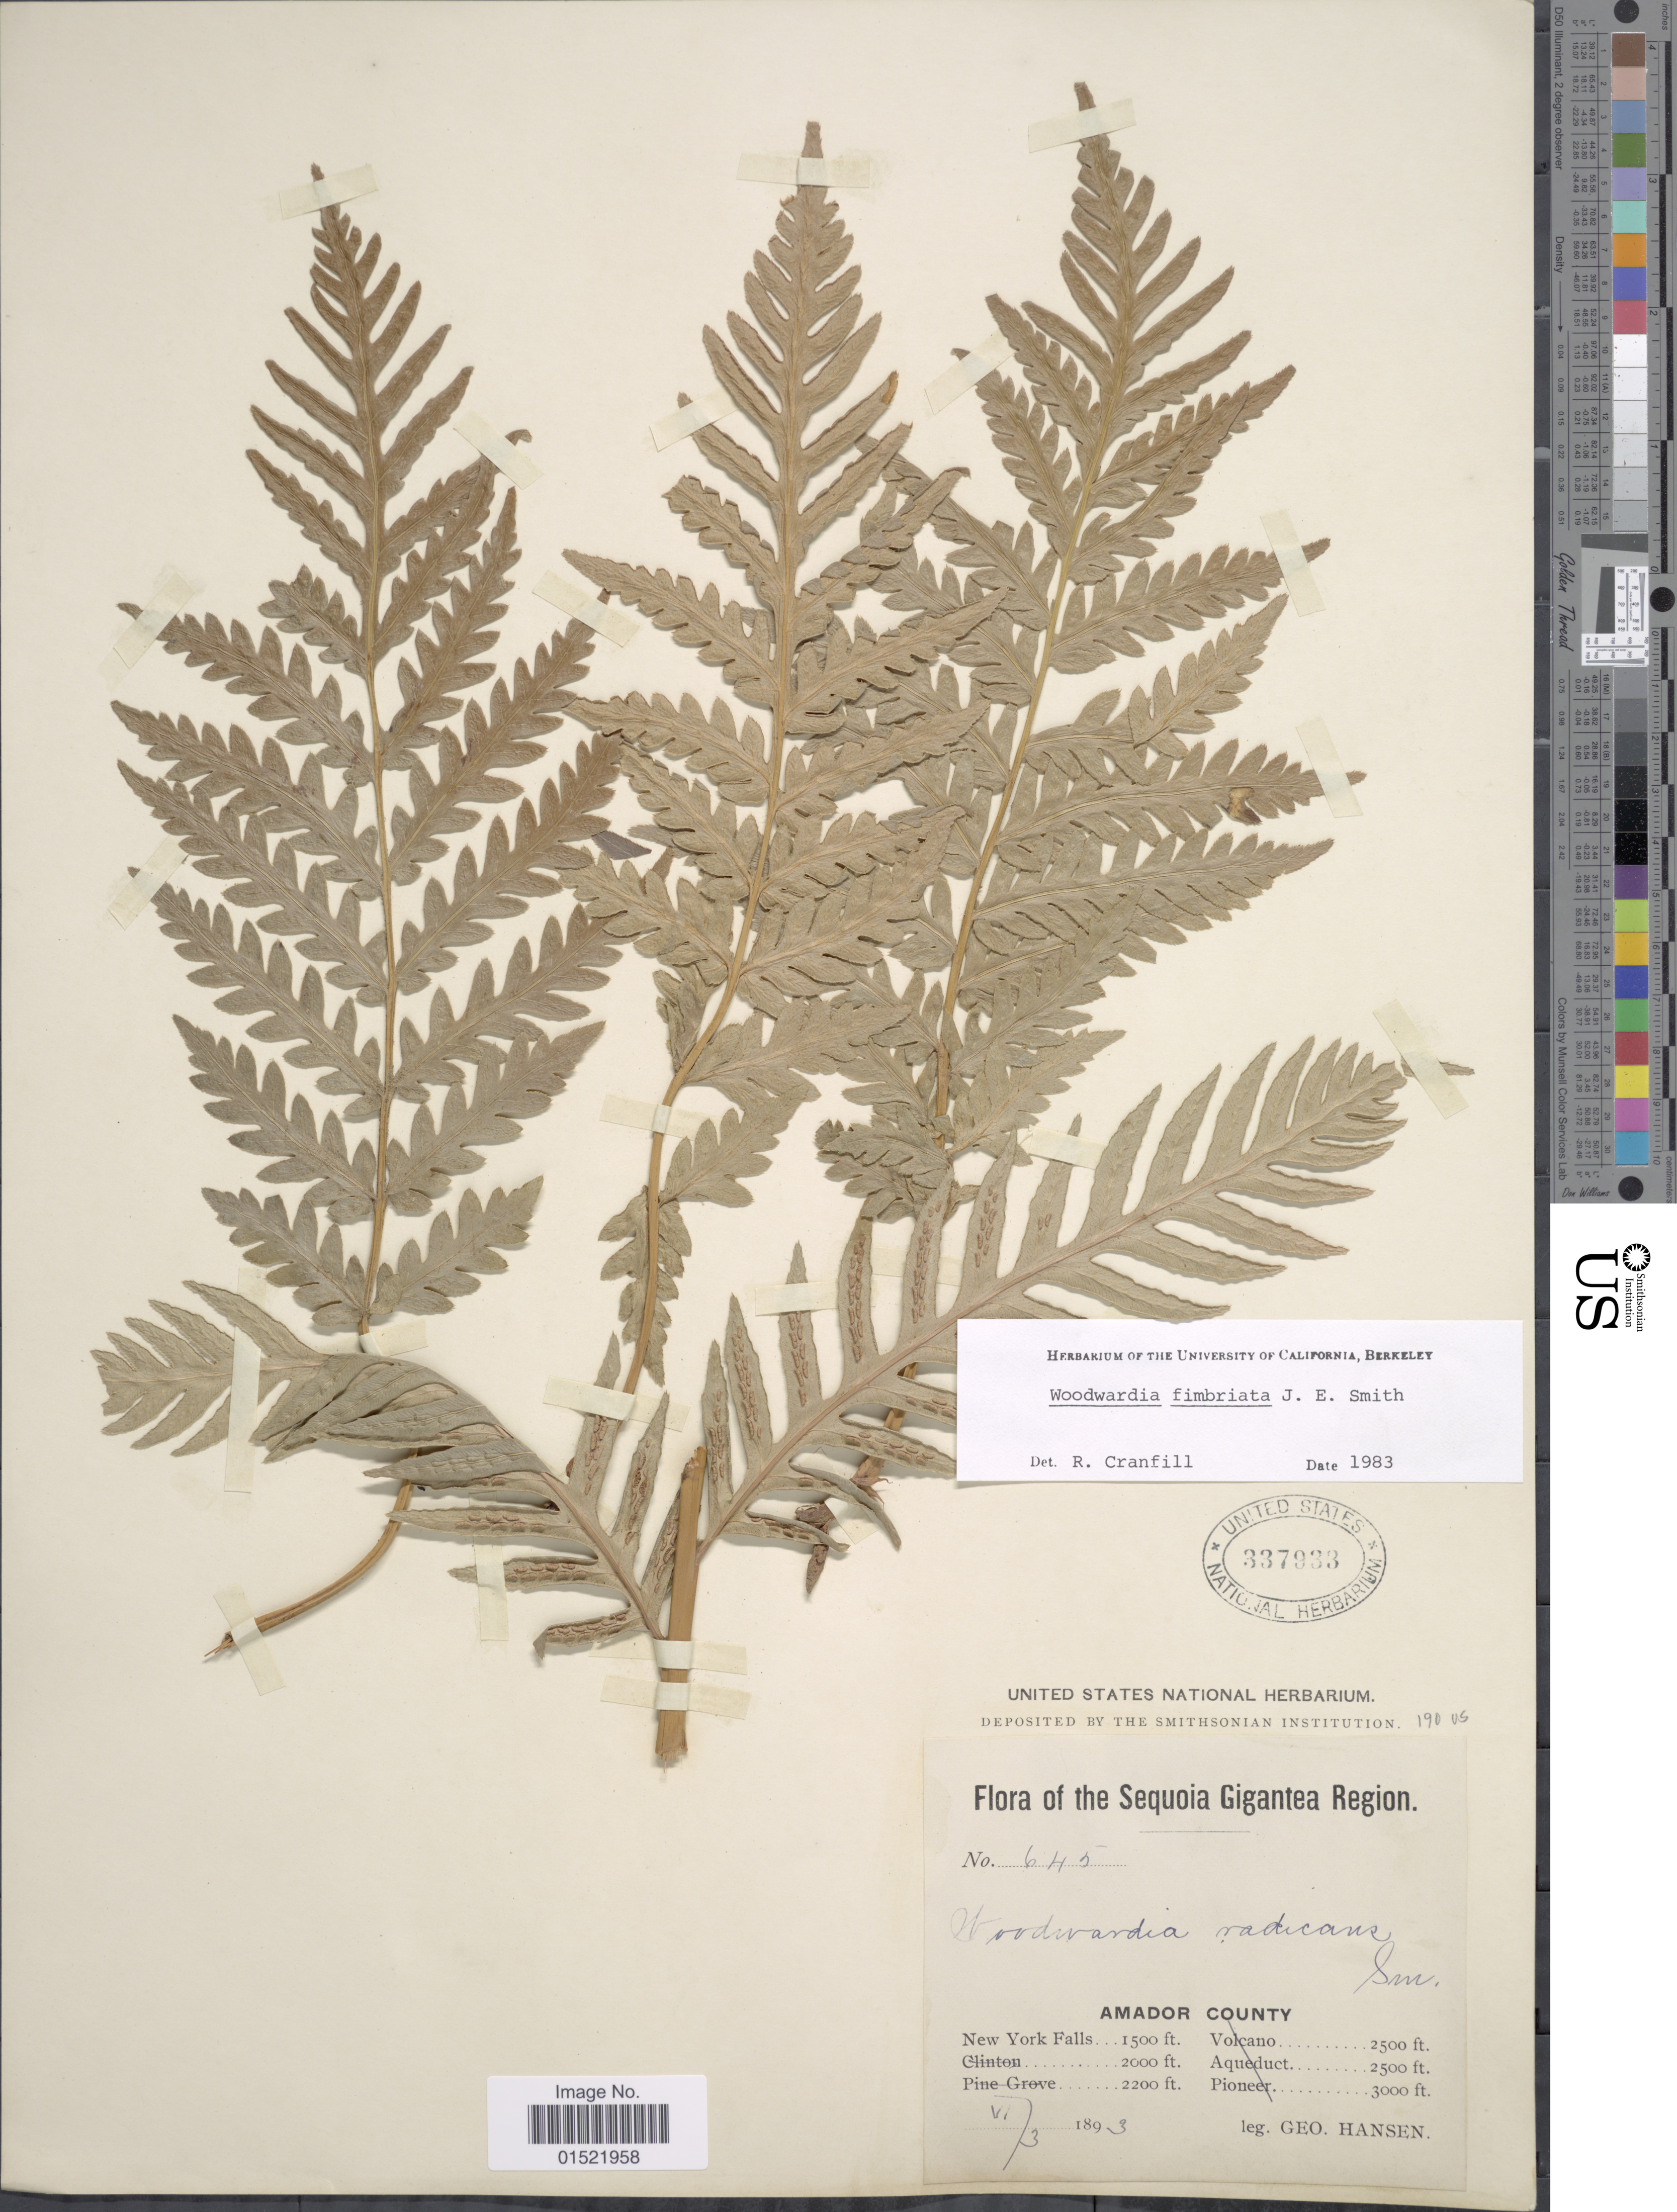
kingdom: Plantae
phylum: Tracheophyta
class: Polypodiopsida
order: Polypodiales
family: Blechnaceae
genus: Woodwardia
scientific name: Woodwardia fimbriata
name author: Sm.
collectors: G. Hansen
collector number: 645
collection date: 1893-06-03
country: United States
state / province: California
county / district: Amador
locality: Sequoia Gigantea Region, Amador County, New York Falls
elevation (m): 457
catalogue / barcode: US 337933